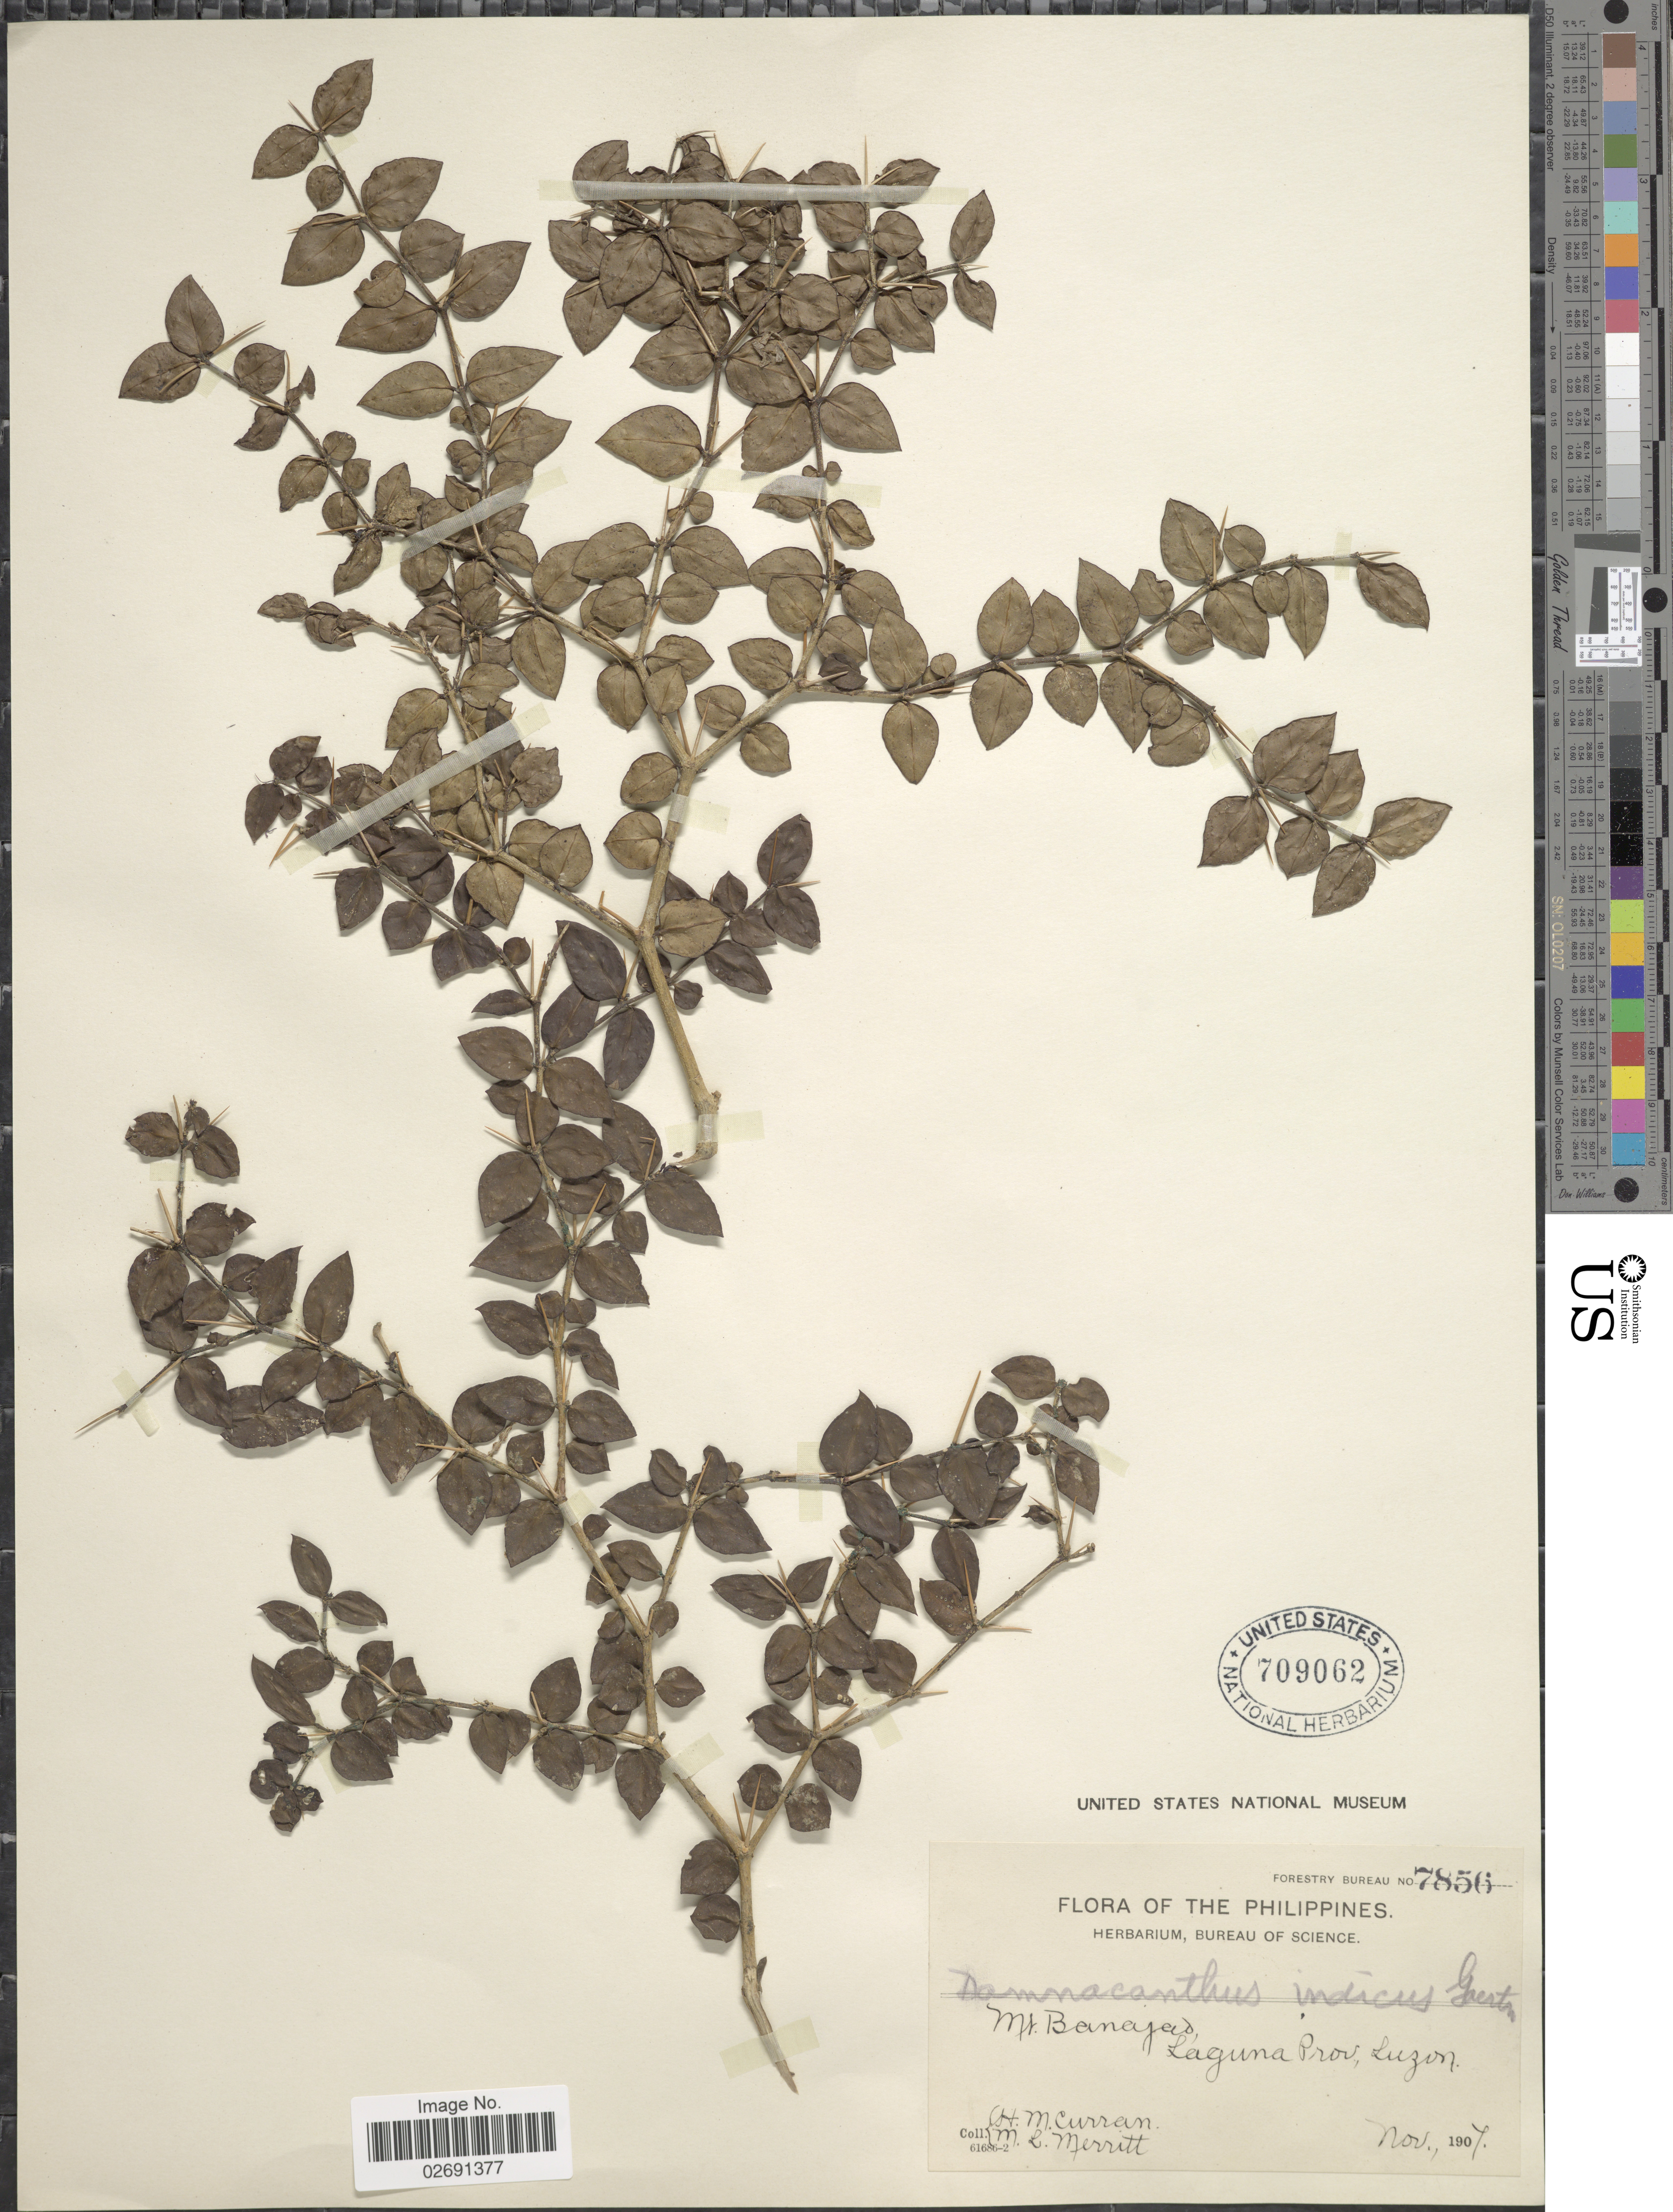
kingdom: Plantae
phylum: Tracheophyta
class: Magnoliopsida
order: Gentianales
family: Rubiaceae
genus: Damnacanthus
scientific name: Damnacanthus indicus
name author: L. f.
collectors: H. M. Curran & M. L. Merritt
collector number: Forestry Bureau 7856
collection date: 1907-11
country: Philippines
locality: Mt. Banajao, Laguna Prov., Luzon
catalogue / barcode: US 709062